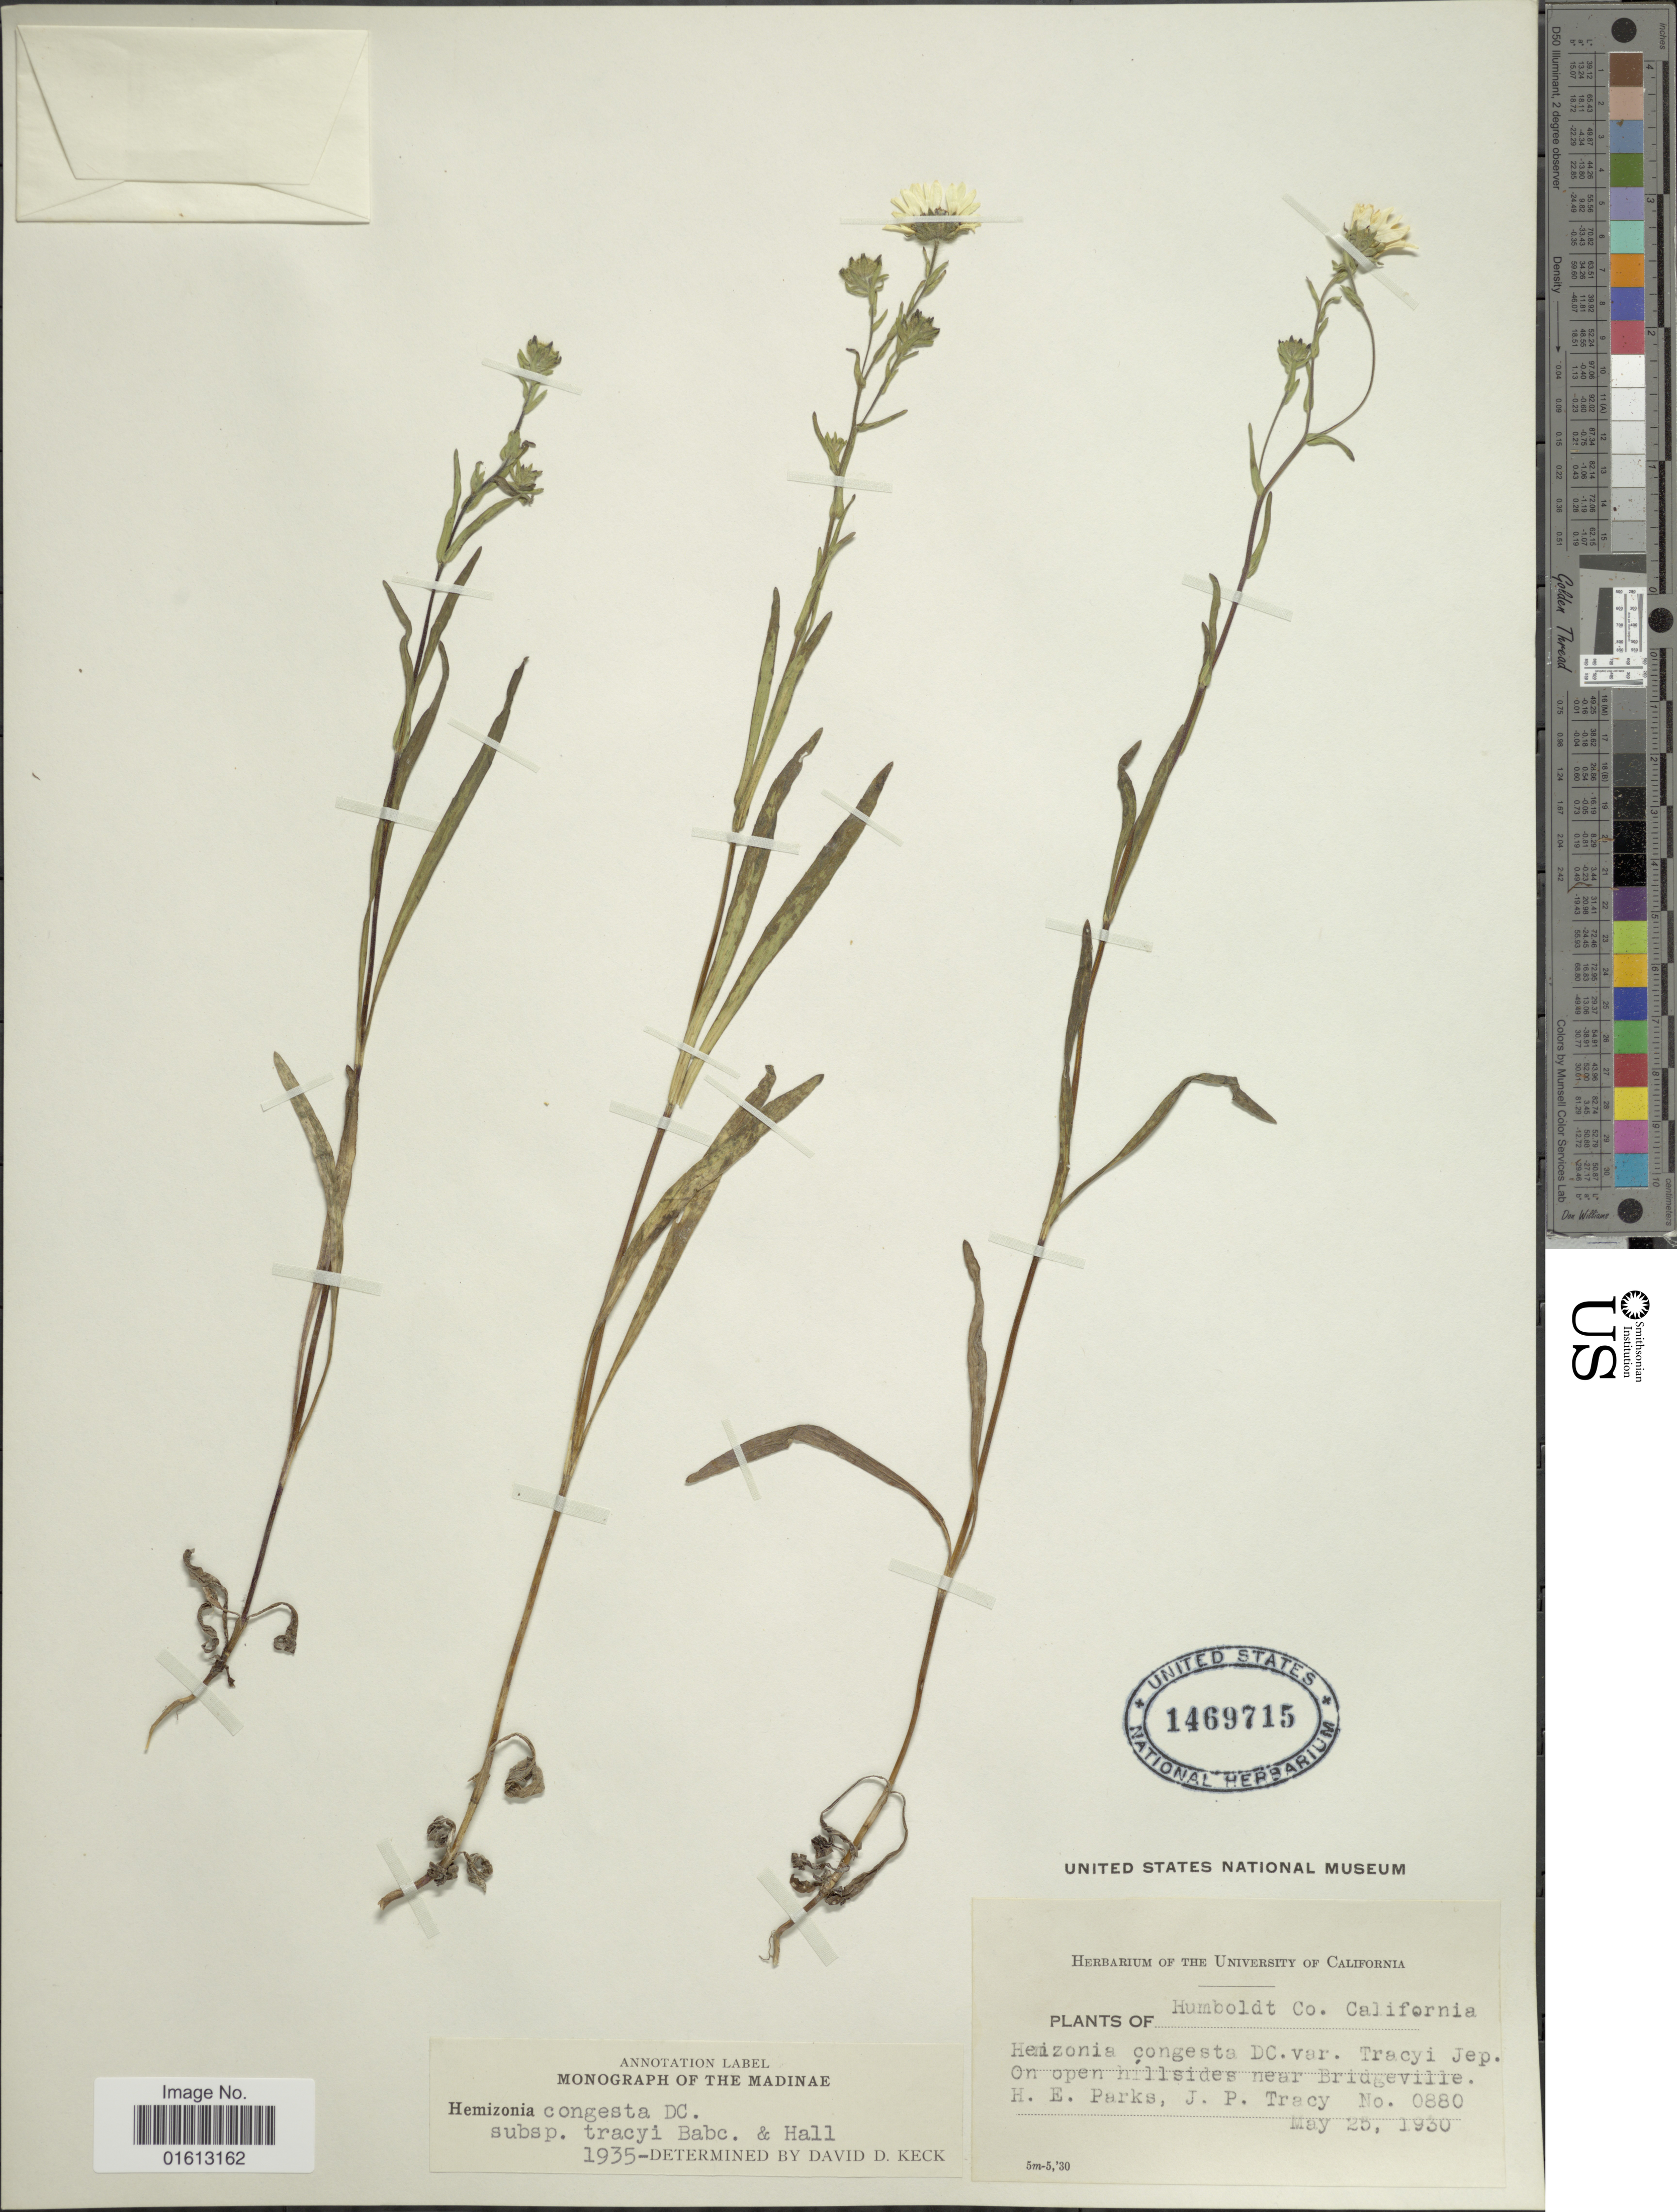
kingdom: Plantae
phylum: Tracheophyta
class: Magnoliopsida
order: Asterales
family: Asteraceae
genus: Hemizonia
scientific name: Hemizonia congesta subsp. tracyi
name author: Babc. & H.M. Hall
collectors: H. E. Parks & J. Tracy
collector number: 0880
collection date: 1930-05-25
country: United States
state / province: California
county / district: Humboldt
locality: Humboldt Co., on open hillsides near Bridgeville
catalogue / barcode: US 1469715